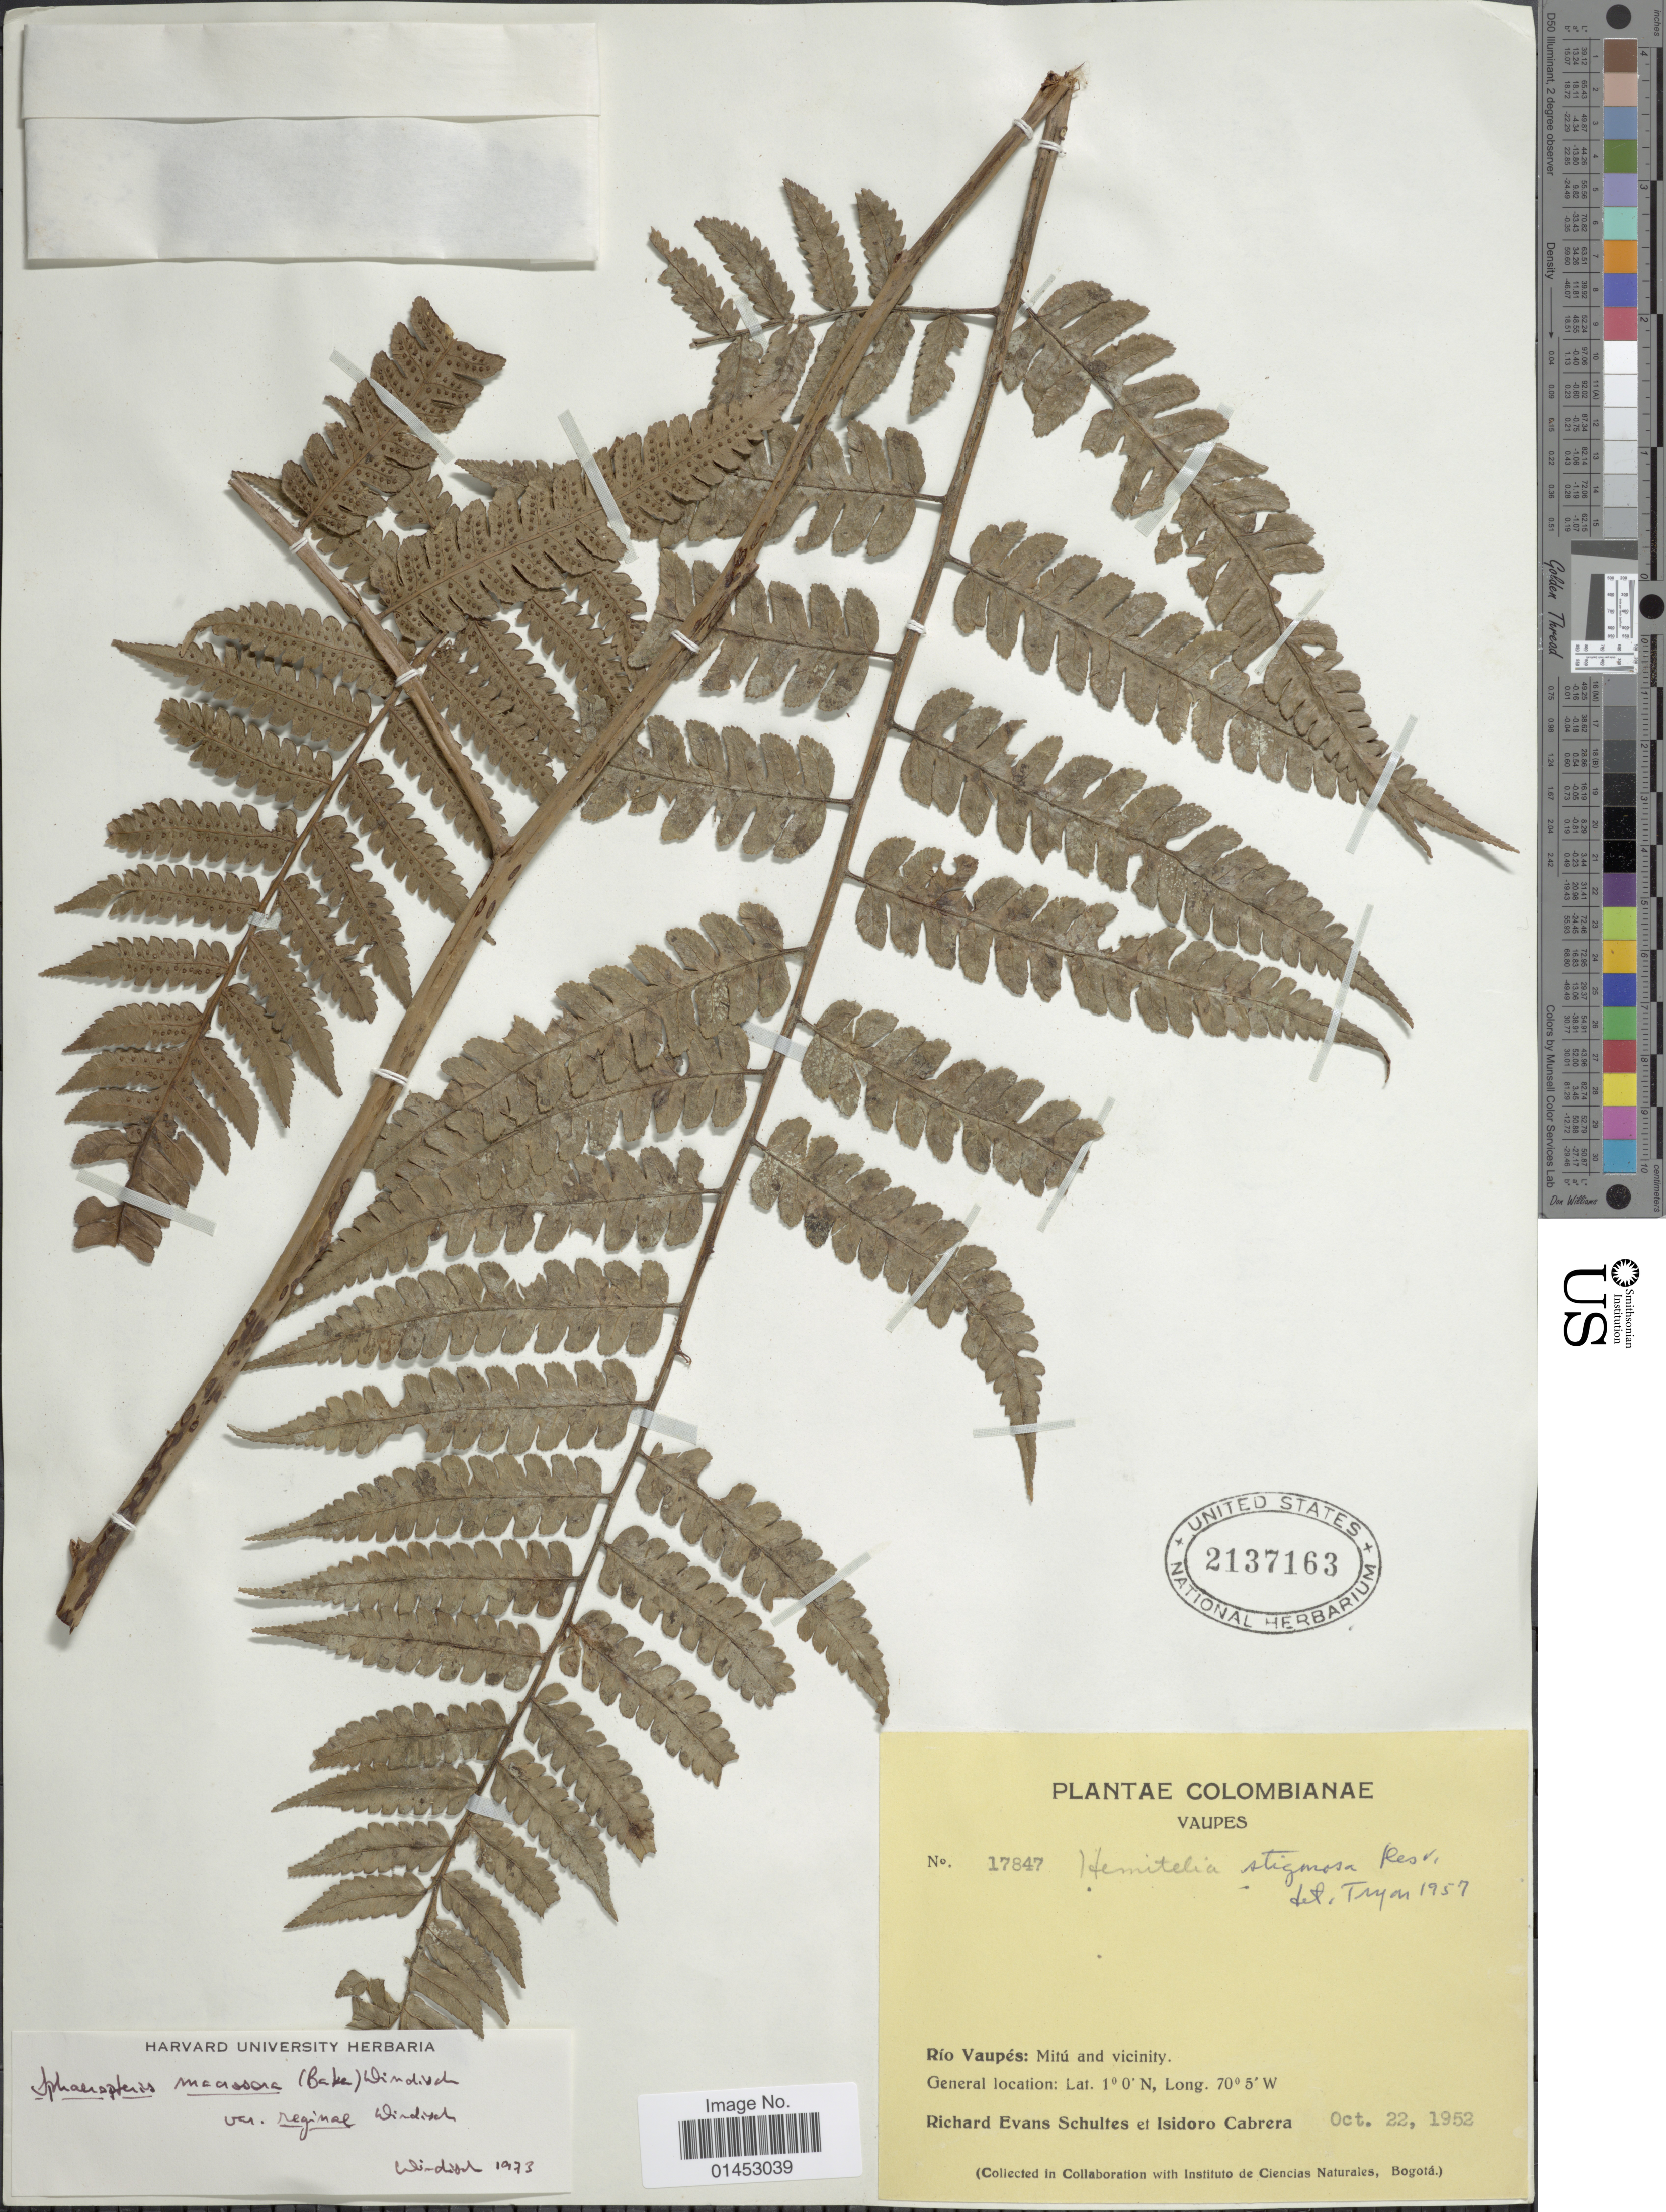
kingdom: Plantae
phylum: Tracheophyta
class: Polypodiopsida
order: Cyatheales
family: Cyatheaceae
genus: Cyathea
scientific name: Cyathea traillii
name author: (Baker) Domin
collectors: R. E. Schultes & I. Cabrera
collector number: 17847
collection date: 1952-10-22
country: Colombia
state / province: Vaupés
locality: Río Vaupés: Mitú and vicinity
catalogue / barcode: US 2137163